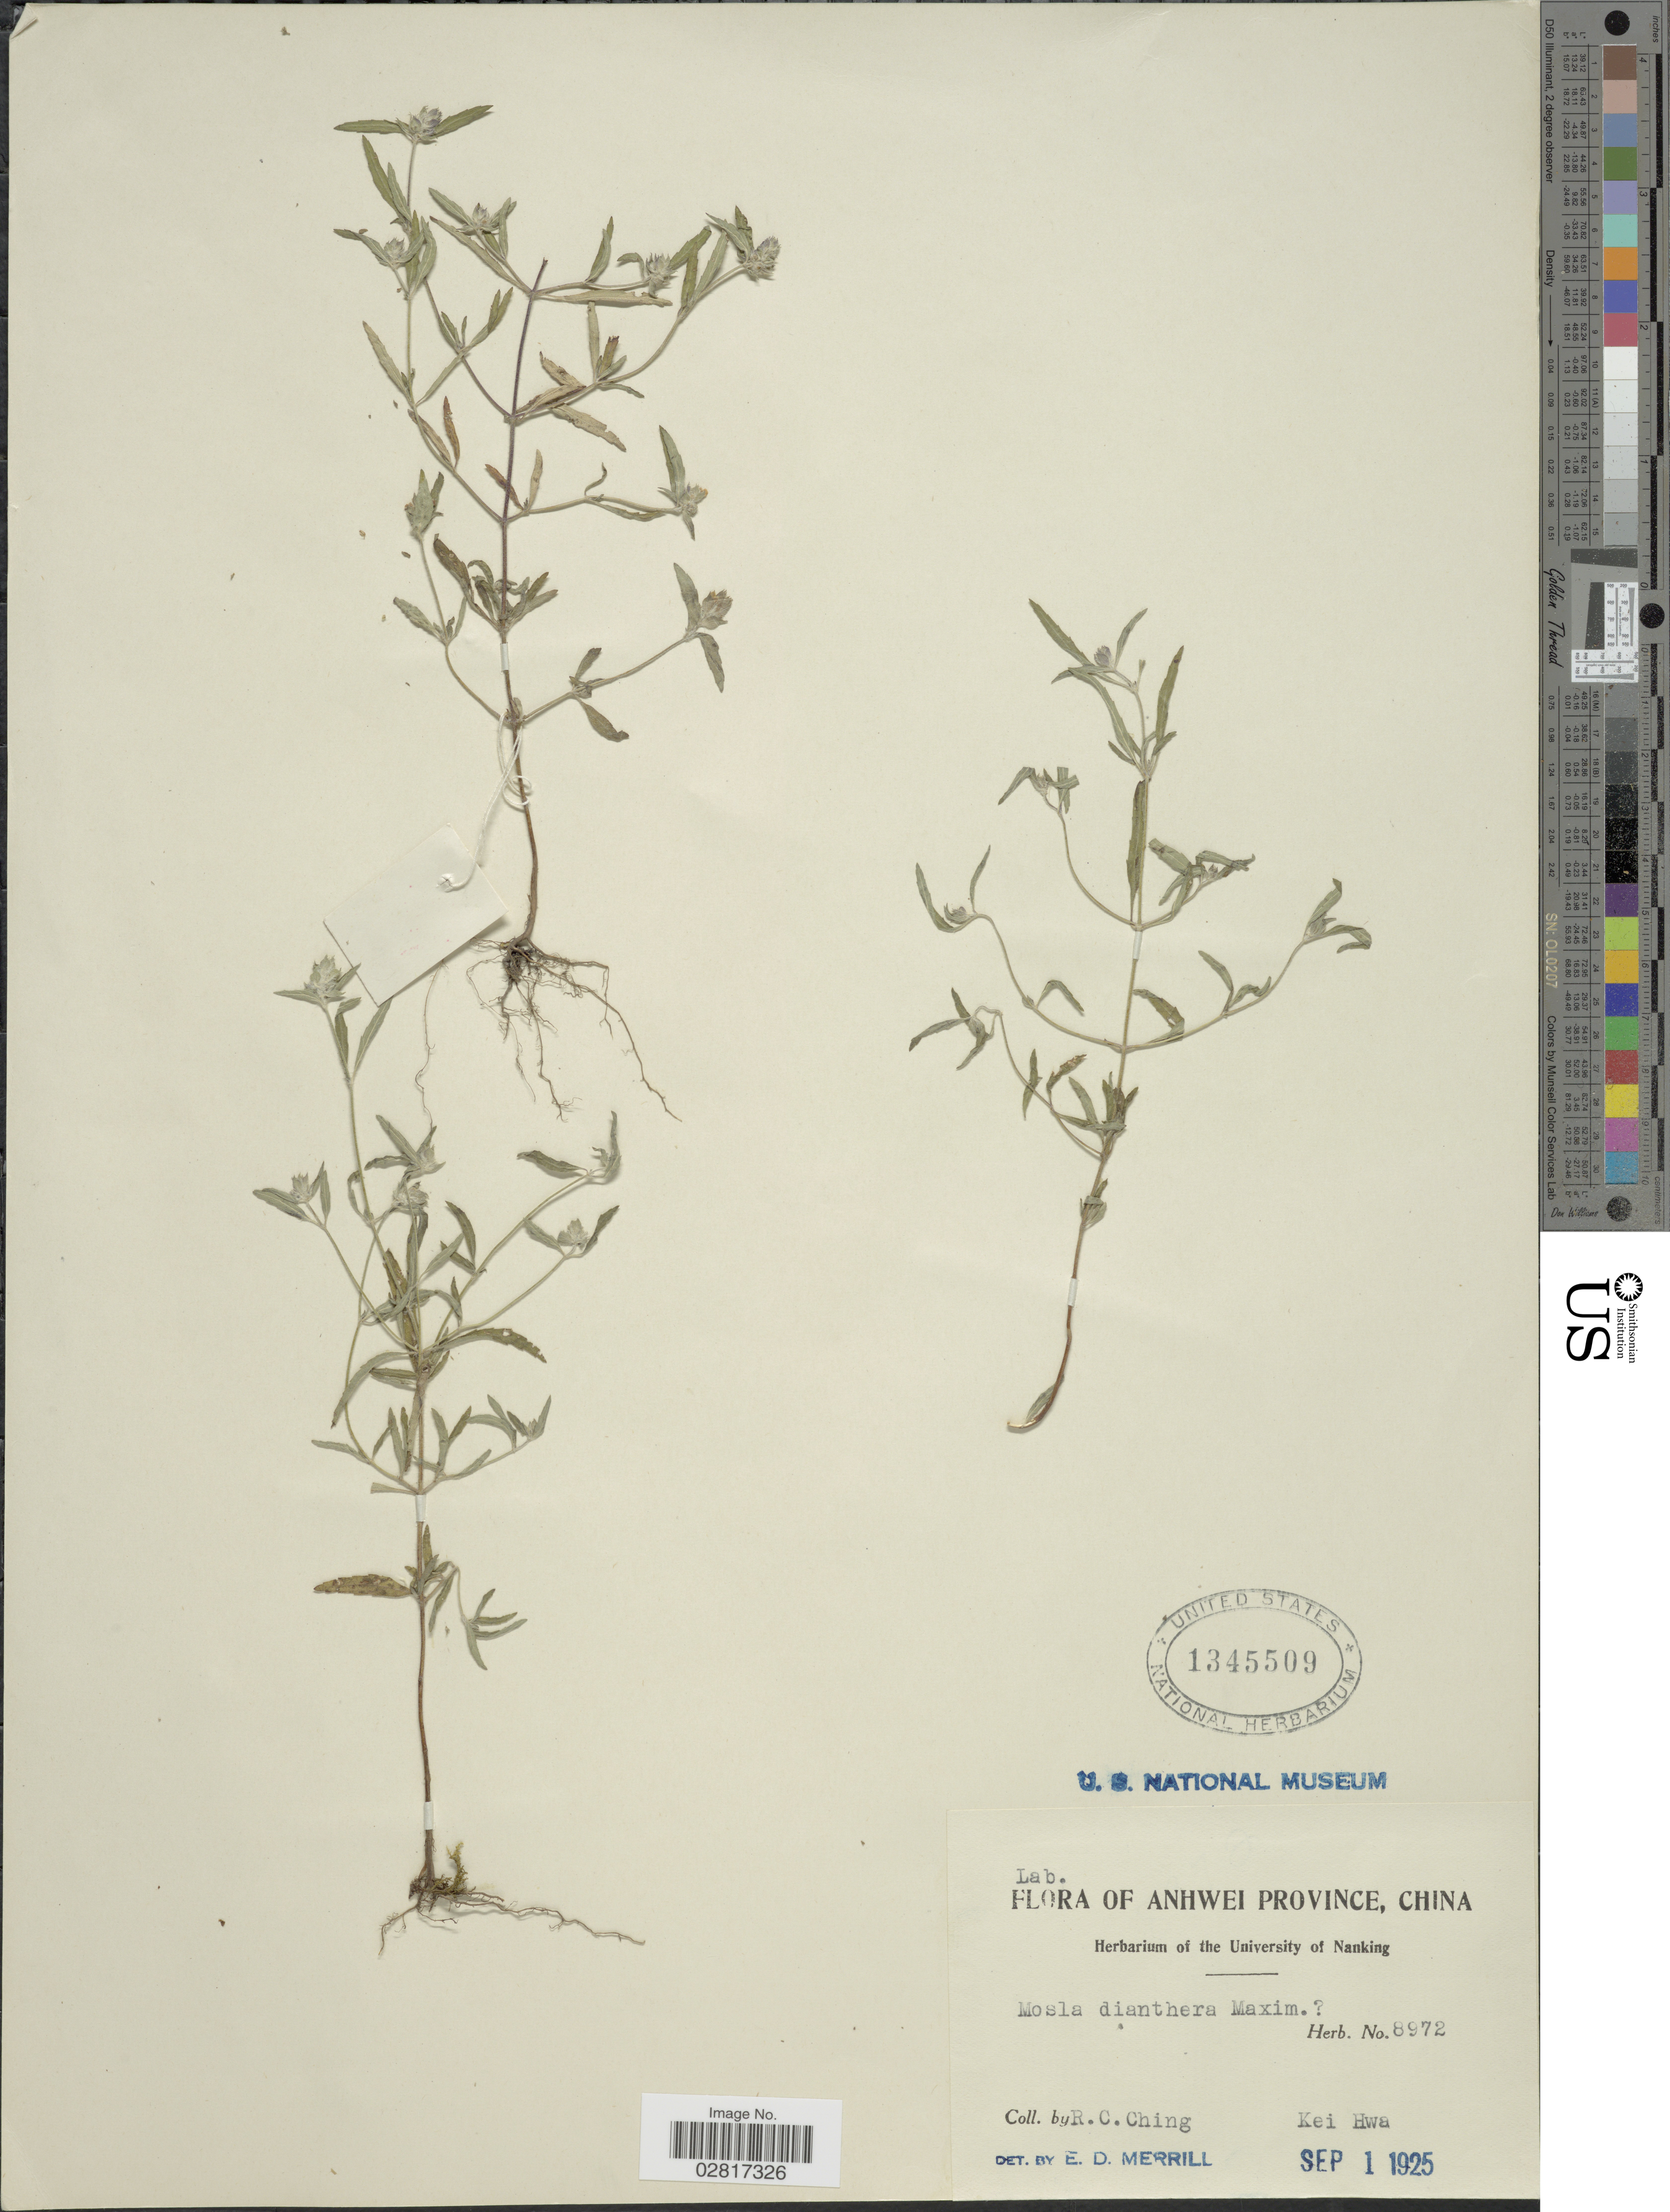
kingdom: Plantae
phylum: Tracheophyta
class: Magnoliopsida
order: Lamiales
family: Lamiaceae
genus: Mosla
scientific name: Mosla chinensis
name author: Maxim.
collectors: R. C. Ching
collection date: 1925-09-01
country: China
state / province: Anhui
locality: Anhwei Province. Kei Hwa.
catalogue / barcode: US 1345509